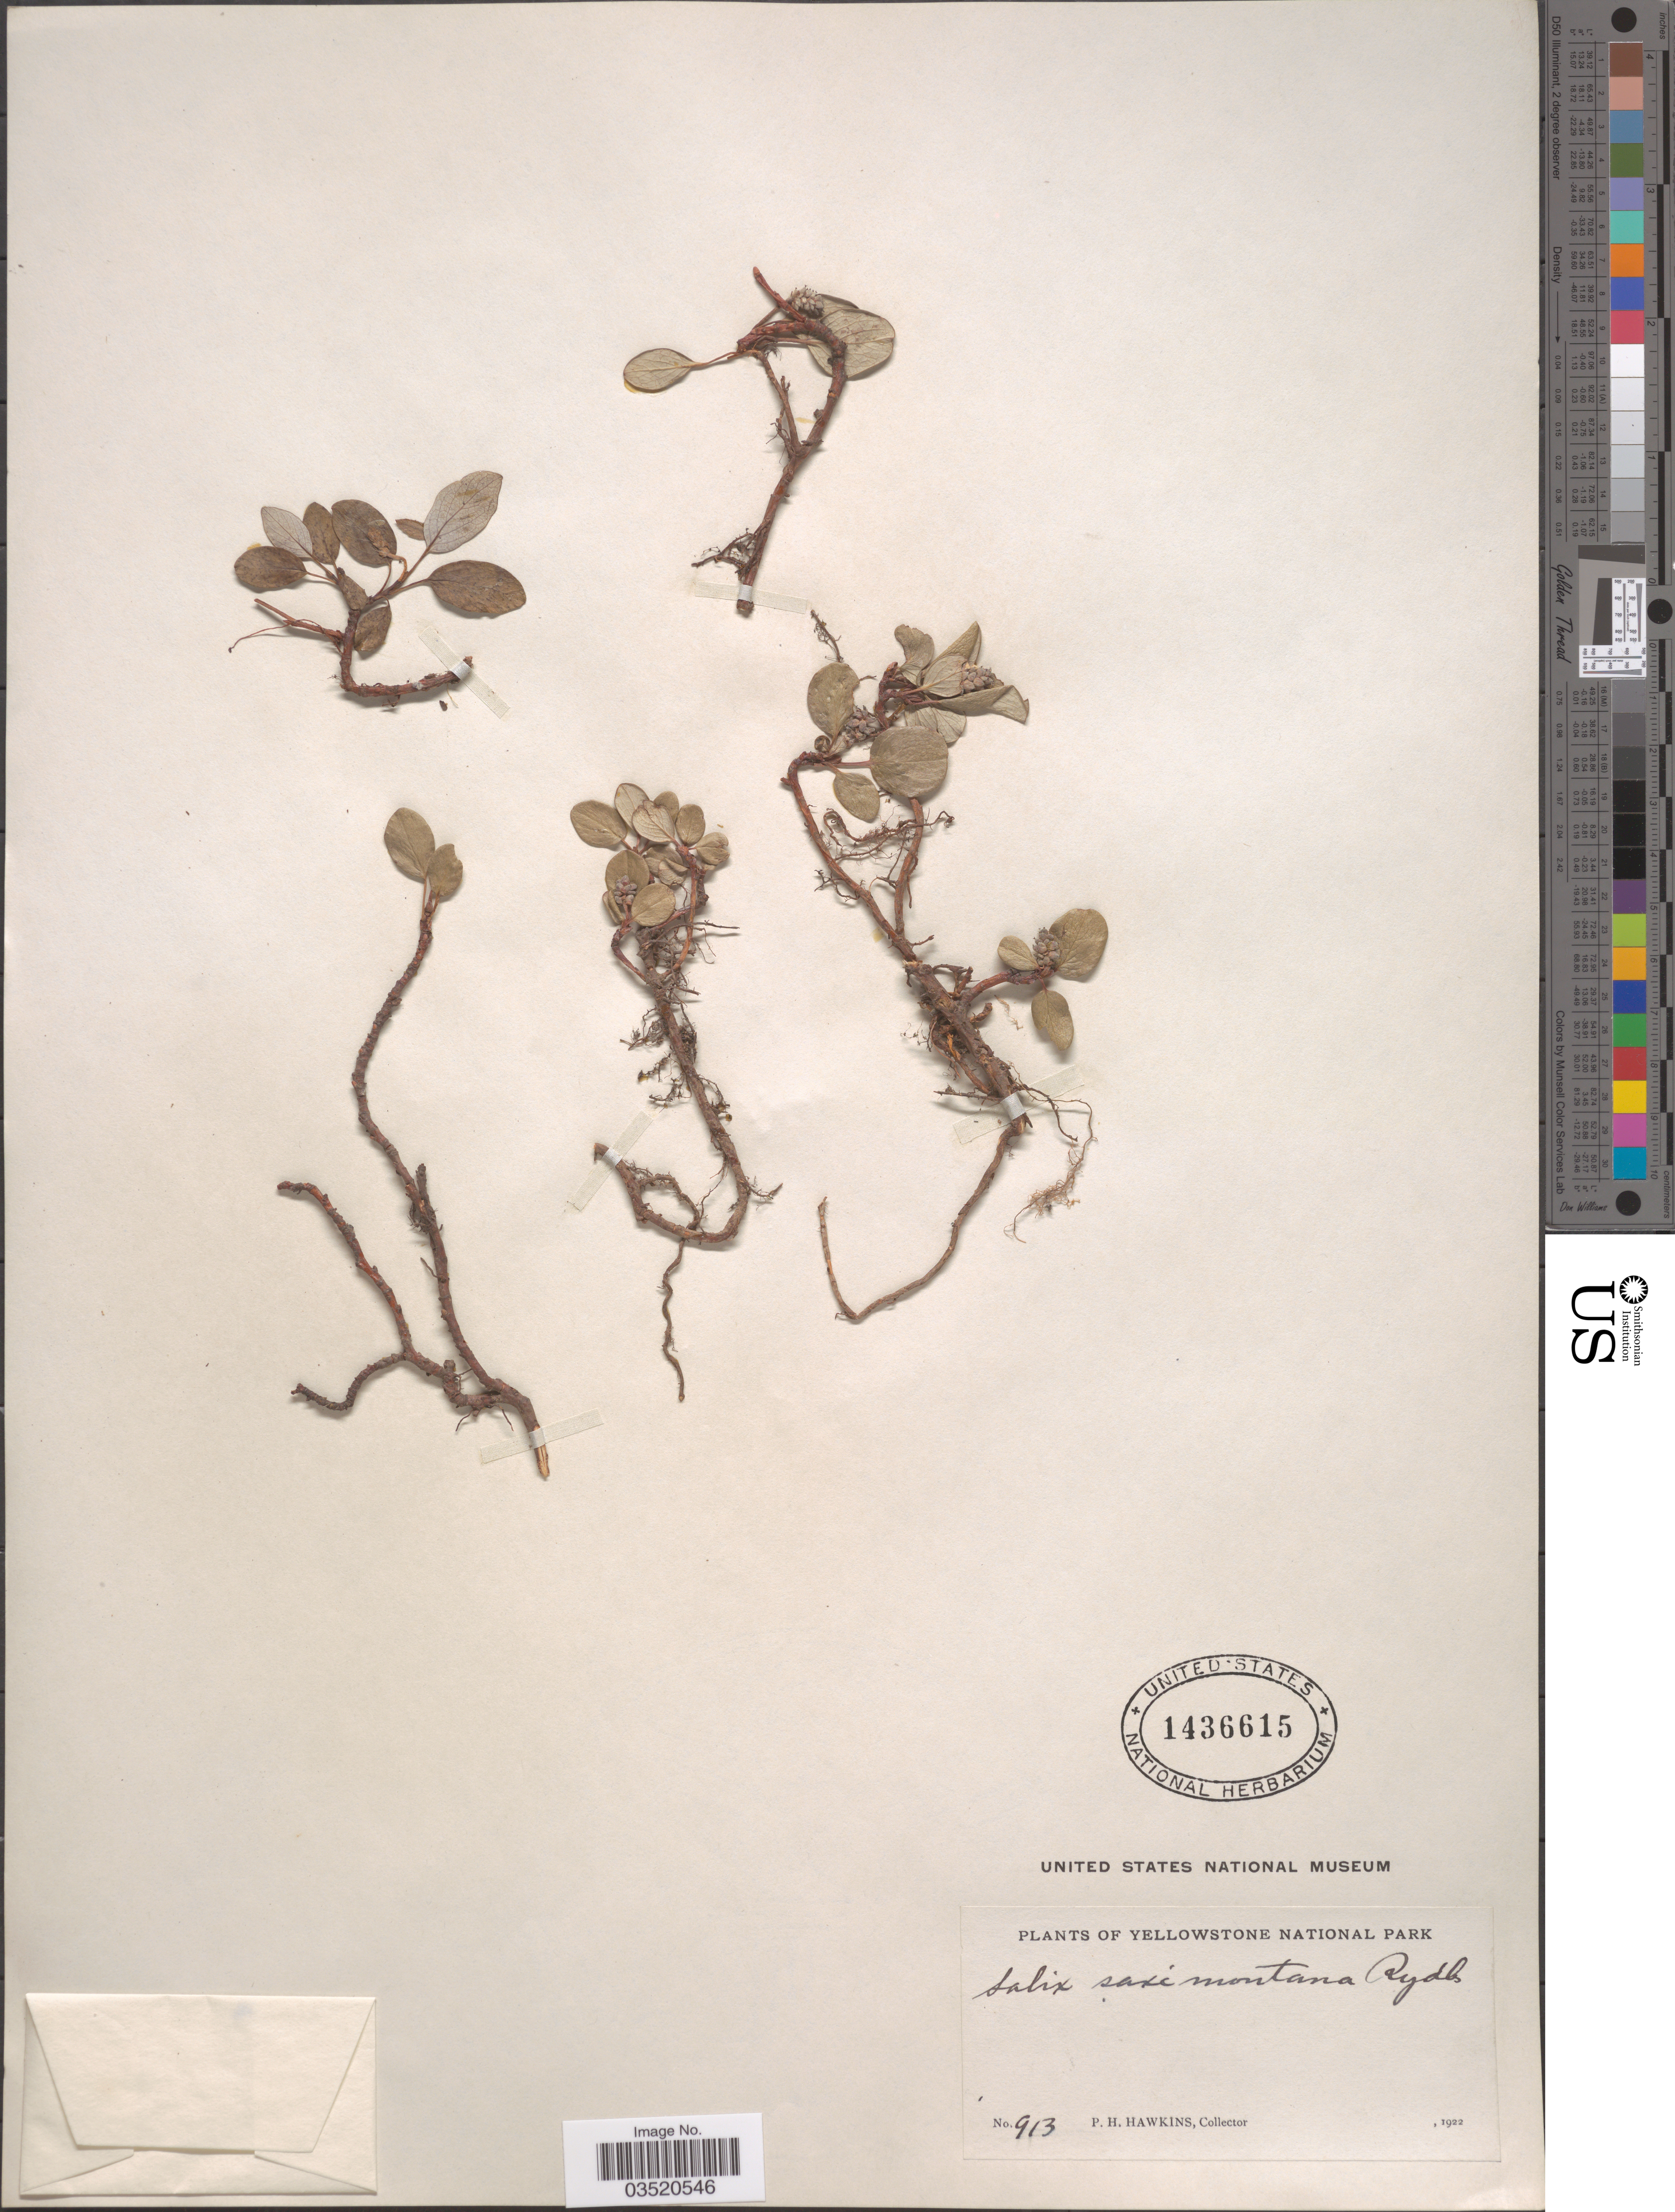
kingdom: Plantae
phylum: Tracheophyta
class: Magnoliopsida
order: Malpighiales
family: Salicaceae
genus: Salix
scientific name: Salix saximontana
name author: Rydb.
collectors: P. Hawkins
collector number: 913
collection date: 1922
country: United States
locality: Yellowstone National Park.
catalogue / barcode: US 1436615